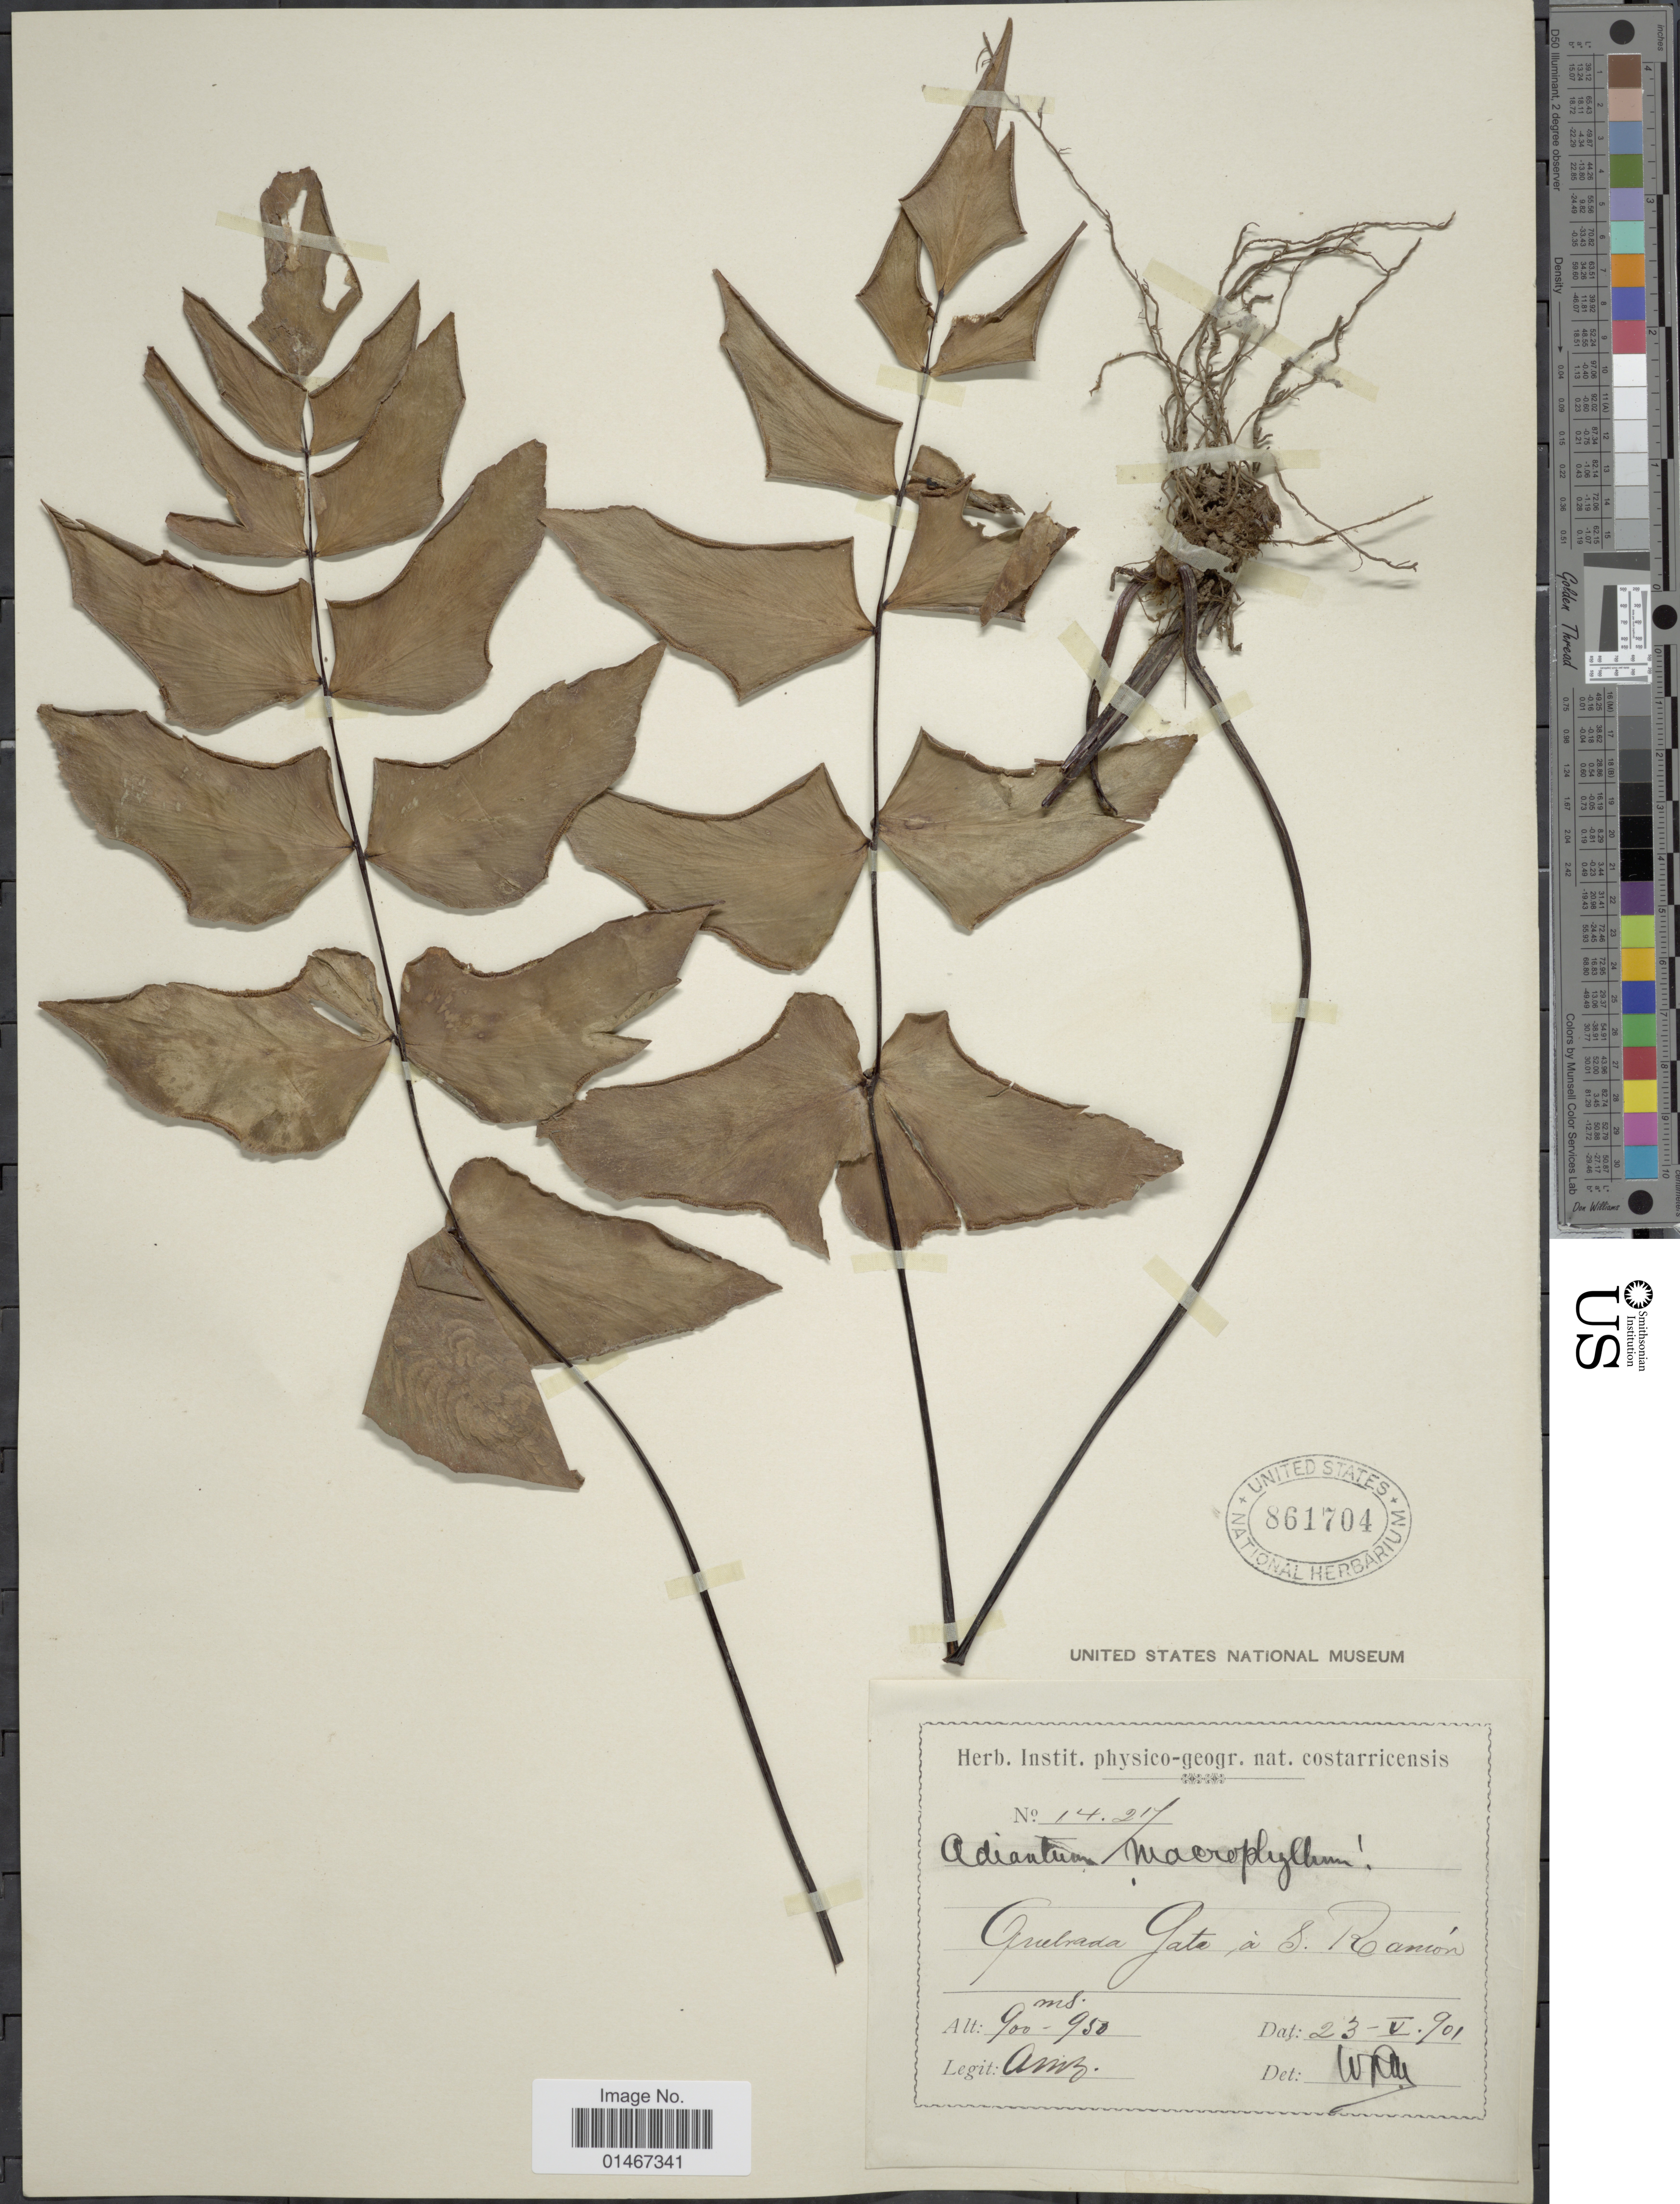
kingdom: Plantae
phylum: Tracheophyta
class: Polypodiopsida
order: Polypodiales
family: Pteridaceae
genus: Adiantum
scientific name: Adiantum macrophyllum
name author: Sw.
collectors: A. Brenes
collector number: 14217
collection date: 1901-05-23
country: Costa Rica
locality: Quebrada Gata a S. Ramon.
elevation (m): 900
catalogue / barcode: US 861704